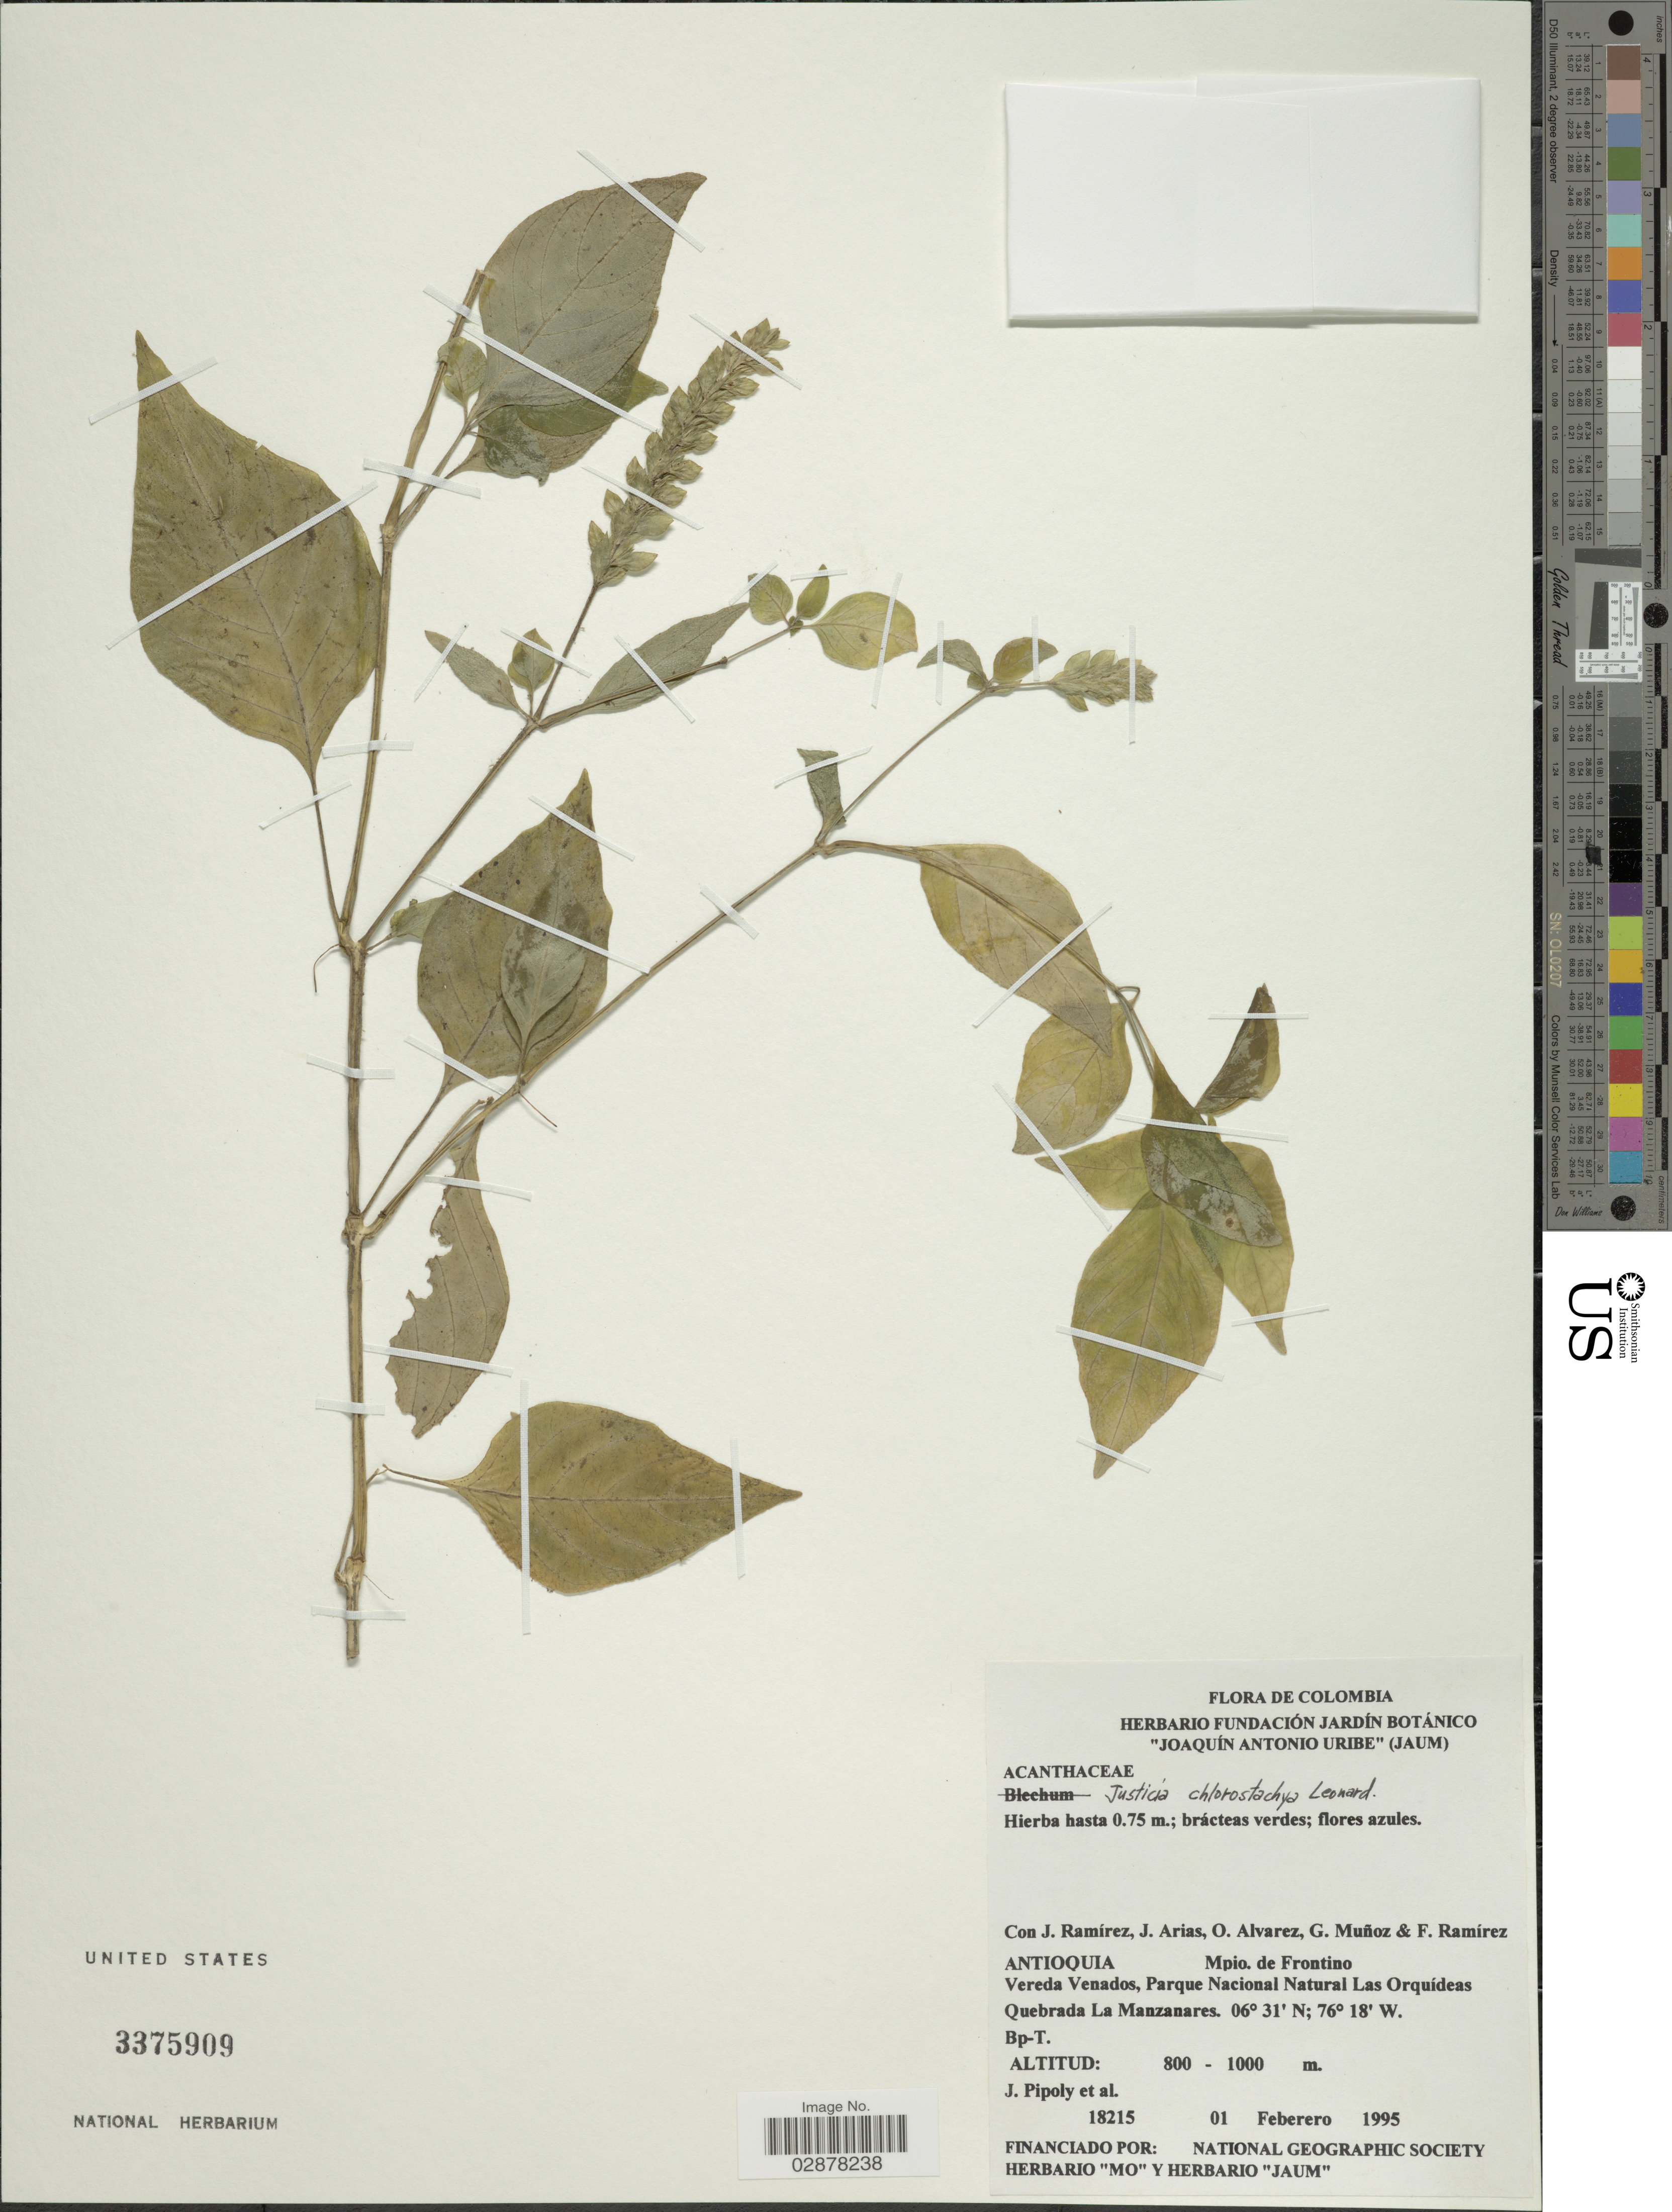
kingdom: Plantae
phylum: Tracheophyta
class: Magnoliopsida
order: Lamiales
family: Acanthaceae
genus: Justicia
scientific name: Justicia chlorostachya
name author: Leonard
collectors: J. J. Pipoly, J. Ramírez, J. Arias, O. Alvarez & et al.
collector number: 18215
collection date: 1995-02-01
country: Colombia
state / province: Antioquia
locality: Mpio. de Frontino, Vereda Venados, Parque Nacional Natural Las Orquídeas, Quebrada La Manzanares.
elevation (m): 800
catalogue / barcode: US 3375909